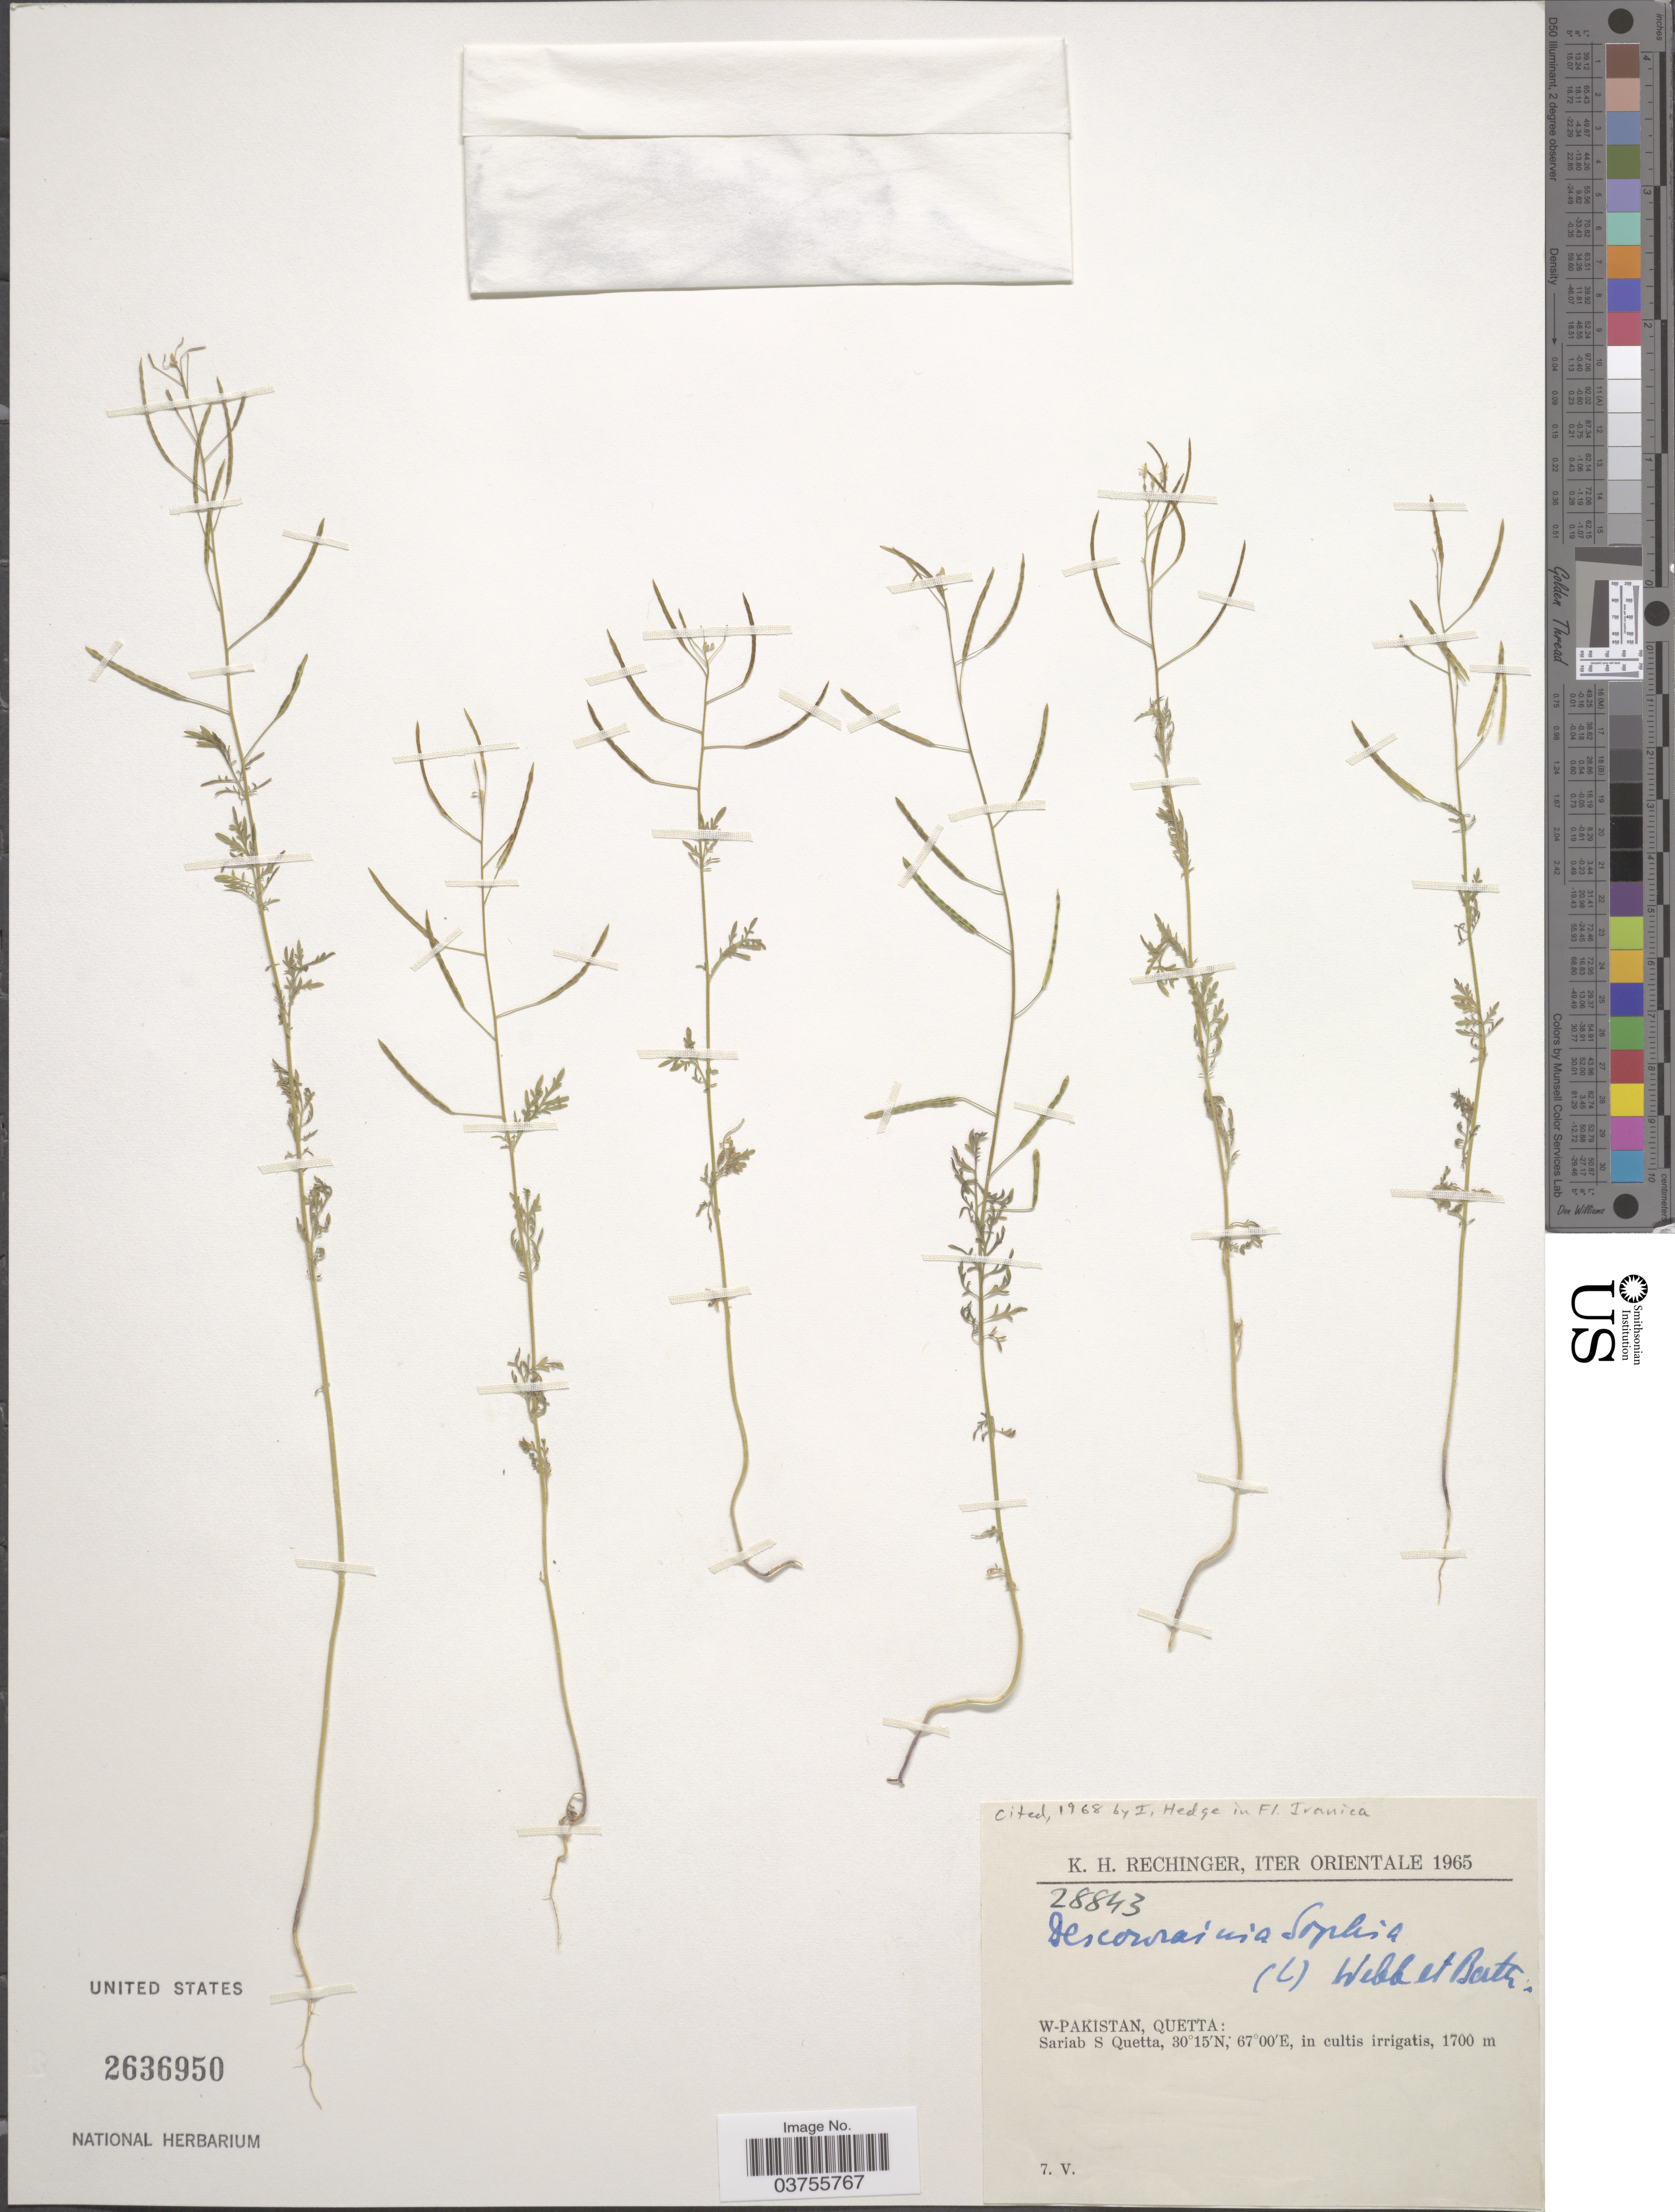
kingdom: Plantae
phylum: Tracheophyta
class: Magnoliopsida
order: Brassicales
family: Brassicaceae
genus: Sophia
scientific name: Sophia sophia (L.) Britton nom. illeg. (tautonym)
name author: (L.) Britton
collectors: K. H. Rechinger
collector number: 28843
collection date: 1965-05-07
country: Pakistan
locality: Iter Orientale. W-Pakistan, Quetta: Sariab S Quetta.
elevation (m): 1700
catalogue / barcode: US 2636950